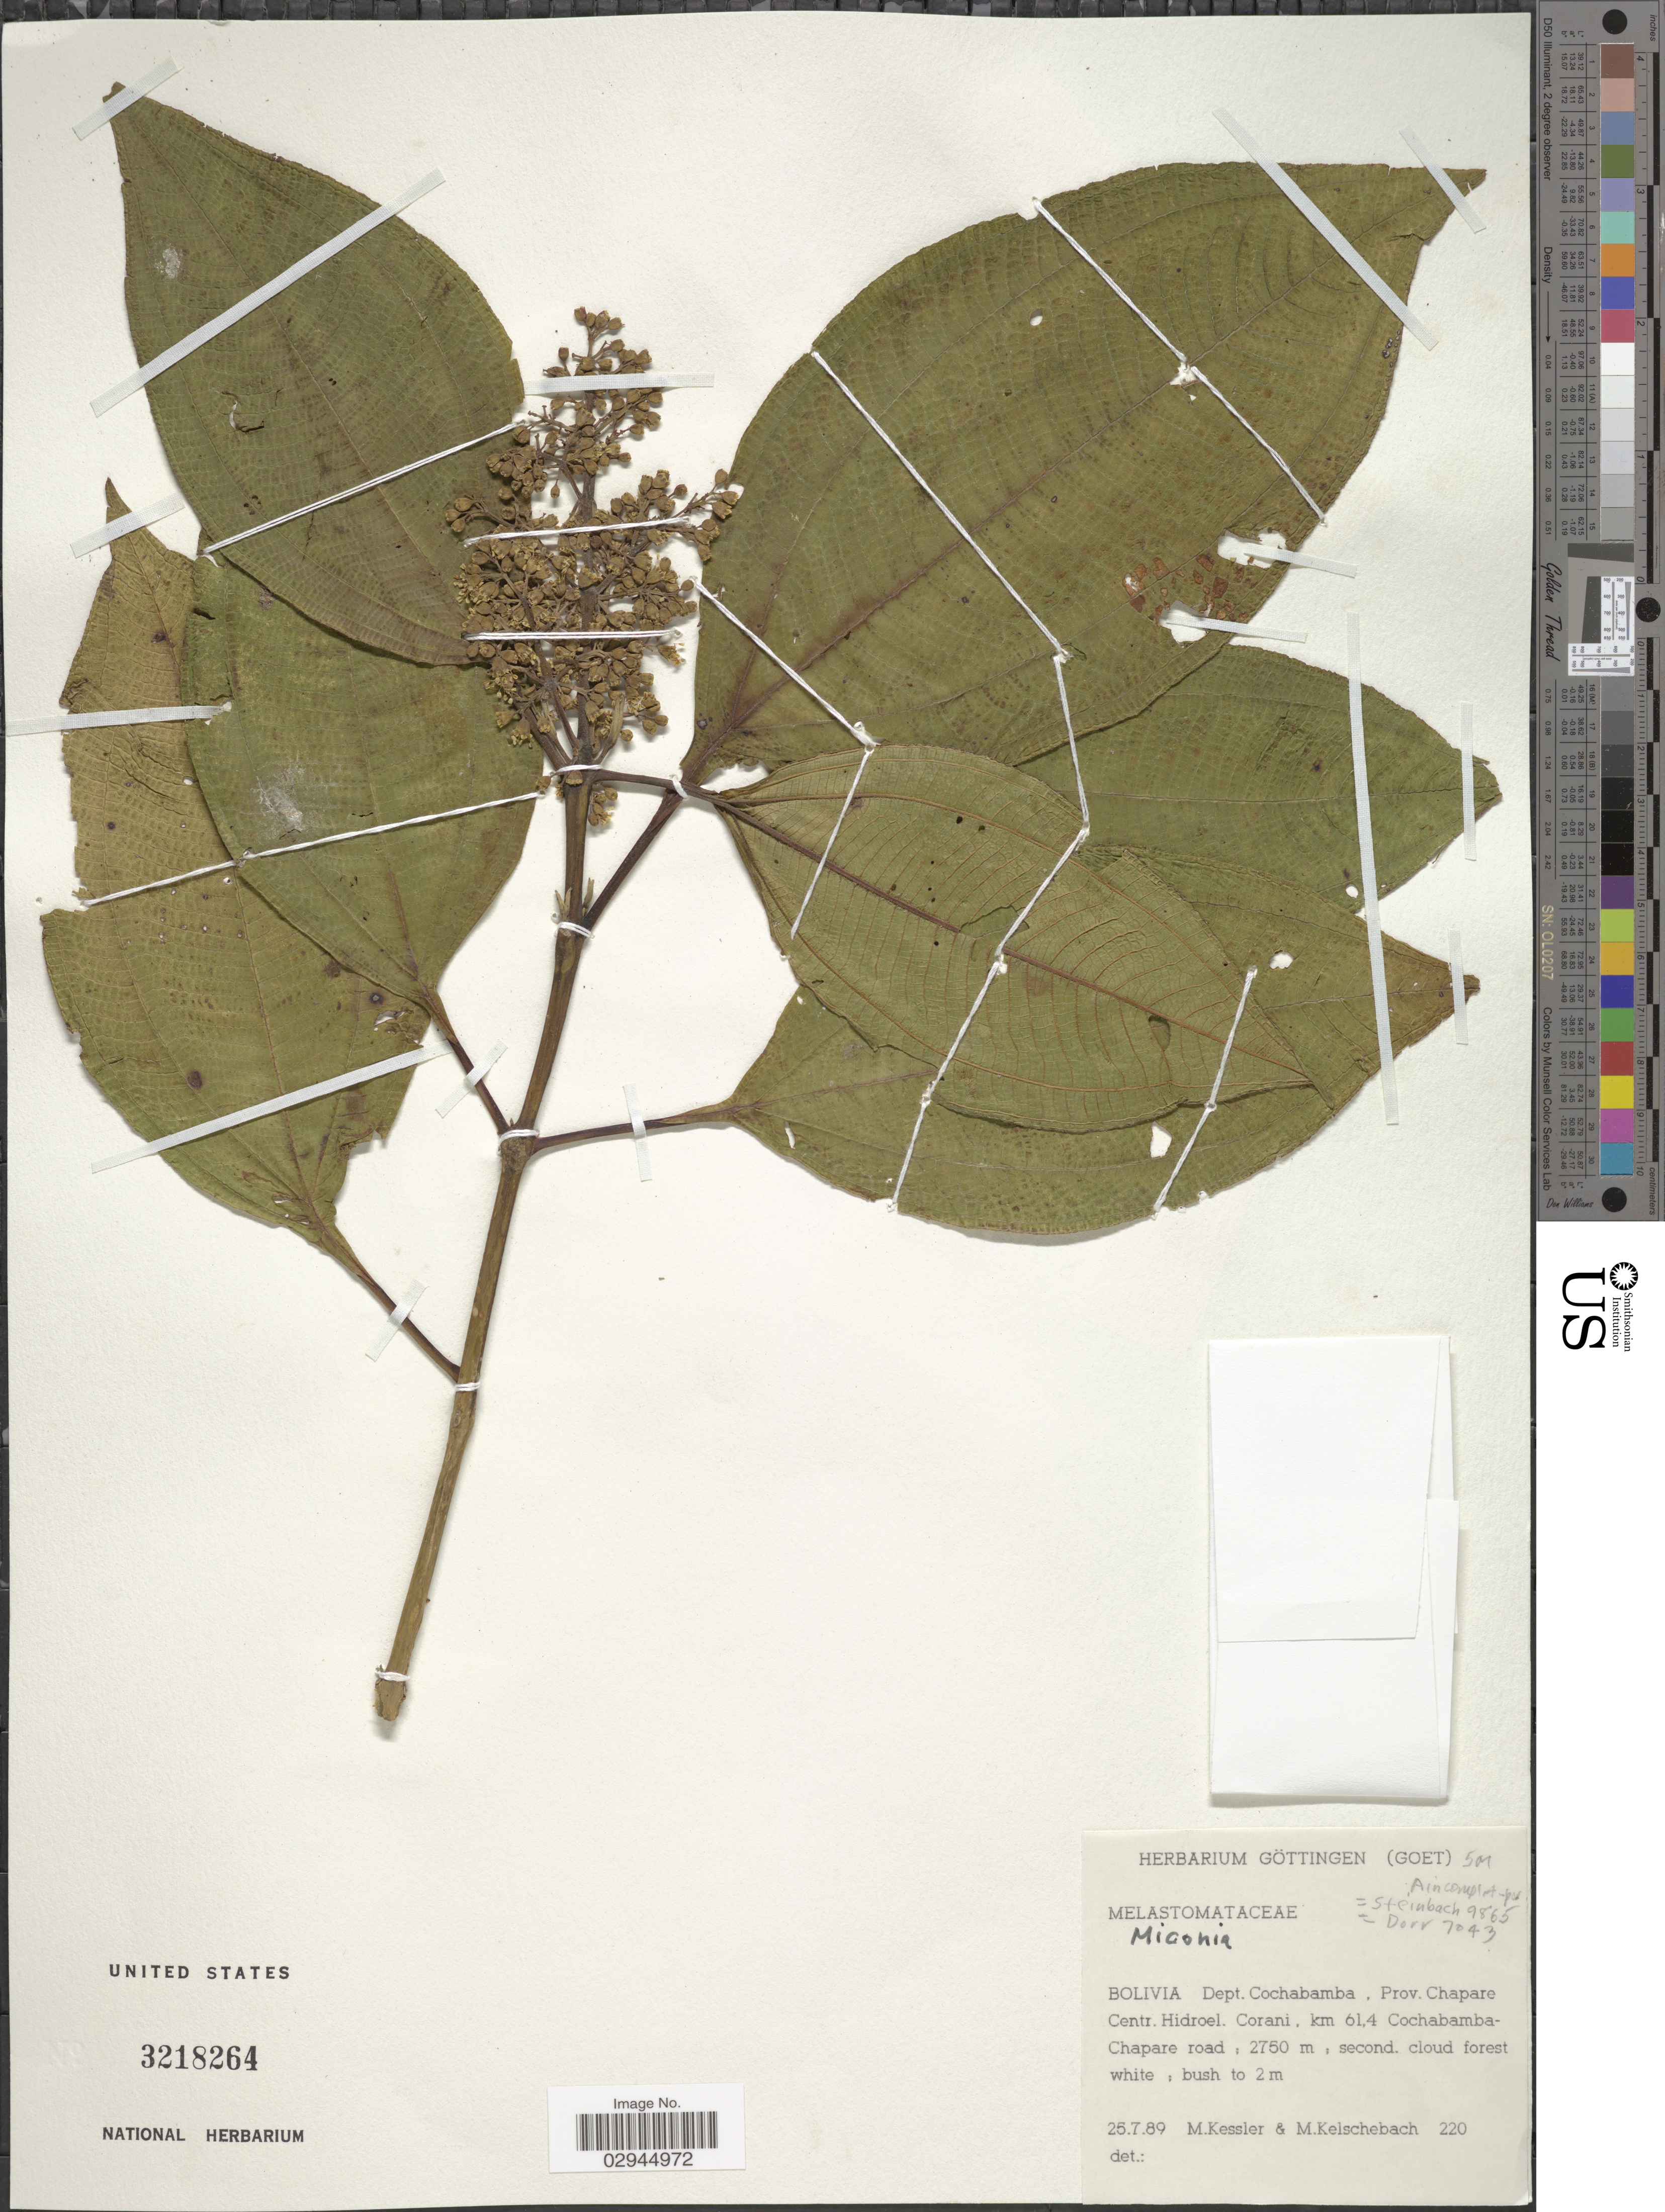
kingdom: Plantae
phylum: Tracheophyta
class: Magnoliopsida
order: Myrtales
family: Melastomataceae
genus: Miconia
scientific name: Miconia sp.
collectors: M. Kessler & M. Kelschebach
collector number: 220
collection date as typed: Transcribed d/m/y: 25/7/89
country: Bolivia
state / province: Cochabamba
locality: Dept. Cochabamba, Prov. Chapare. Centr. Hidroel. Corani, km 61,4 Cochabamba-Chapare road.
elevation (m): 2750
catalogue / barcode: US 3218264